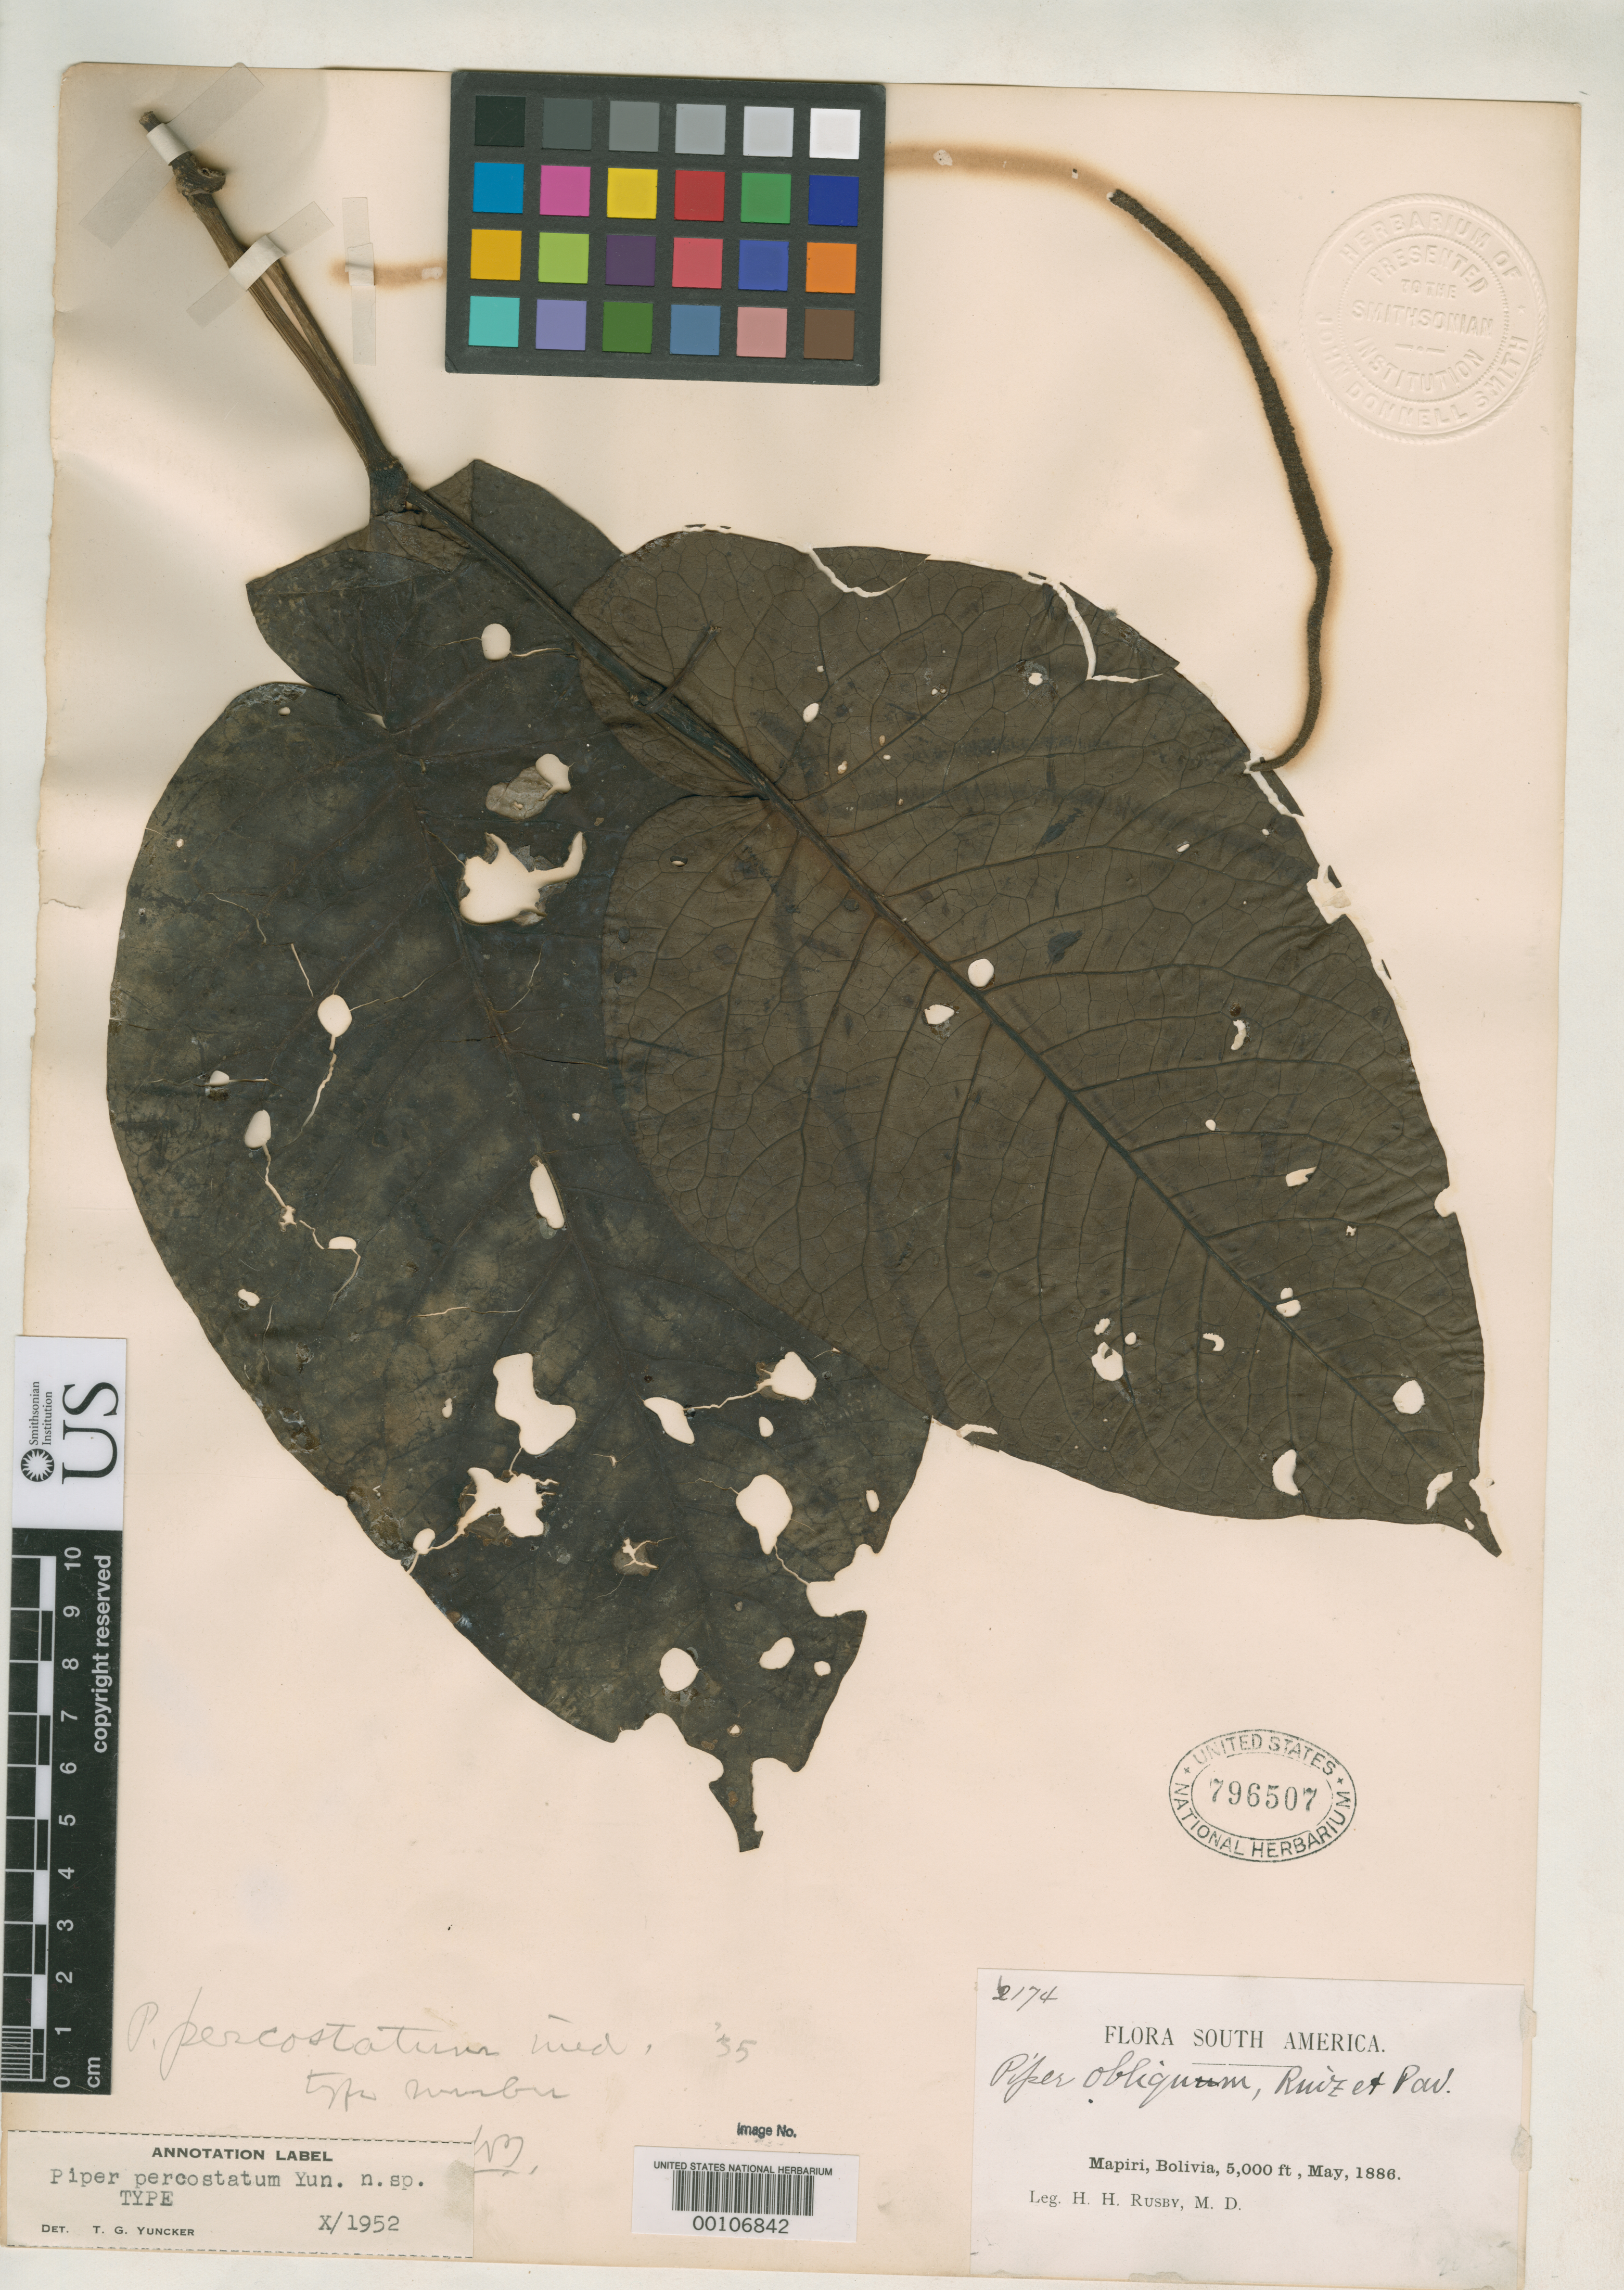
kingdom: Plantae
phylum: Tracheophyta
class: Magnoliopsida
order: Piperales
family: Piperaceae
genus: Piper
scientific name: Piper percostatum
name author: Yunck.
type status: Holotype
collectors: H. H. Rusby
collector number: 2174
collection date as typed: May, 1886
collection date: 1886-05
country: Bolivia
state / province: La Páz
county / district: Larecaja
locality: Mapiri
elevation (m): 1524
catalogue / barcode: US 796507